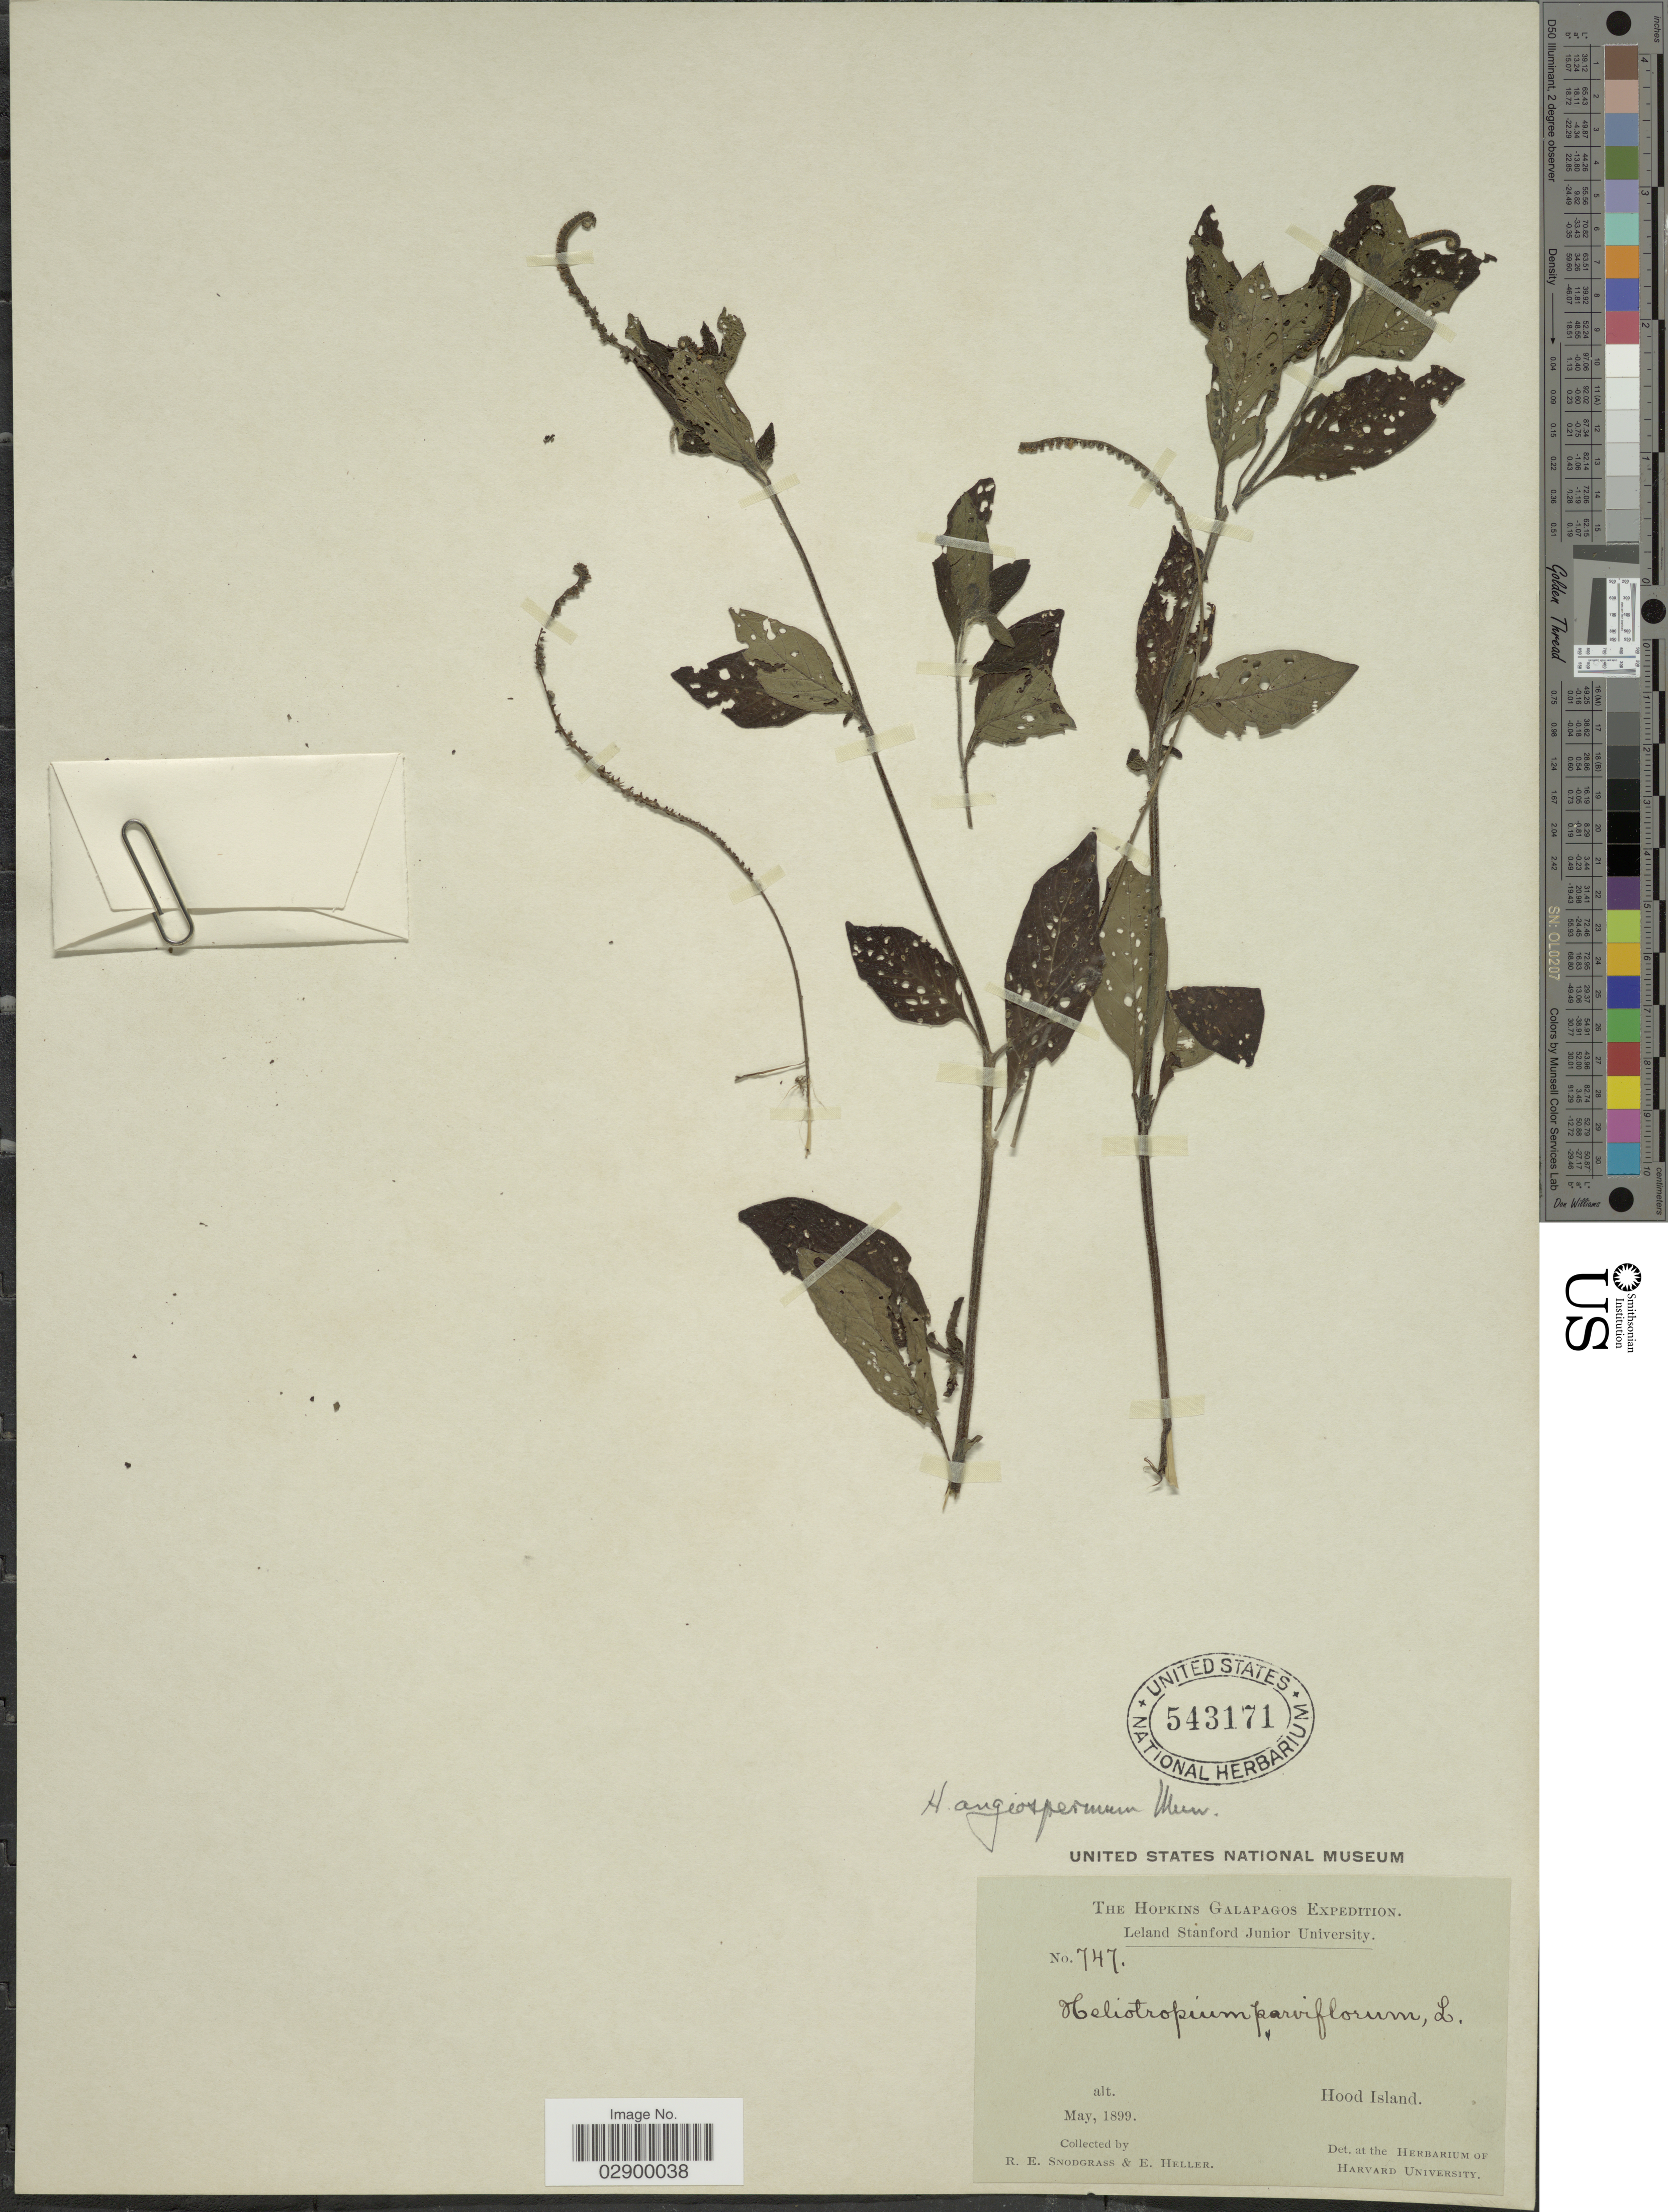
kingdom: Plantae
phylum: Tracheophyta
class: Magnoliopsida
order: Boraginales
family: Heliotropiaceae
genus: Heliotropium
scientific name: Heliotropium angiospermum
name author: Murray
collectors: R. E. Snodgrass & E. Heller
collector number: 747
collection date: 1899-05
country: Ecuador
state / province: Colón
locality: Galapagos. Hood Island.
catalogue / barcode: US 543171